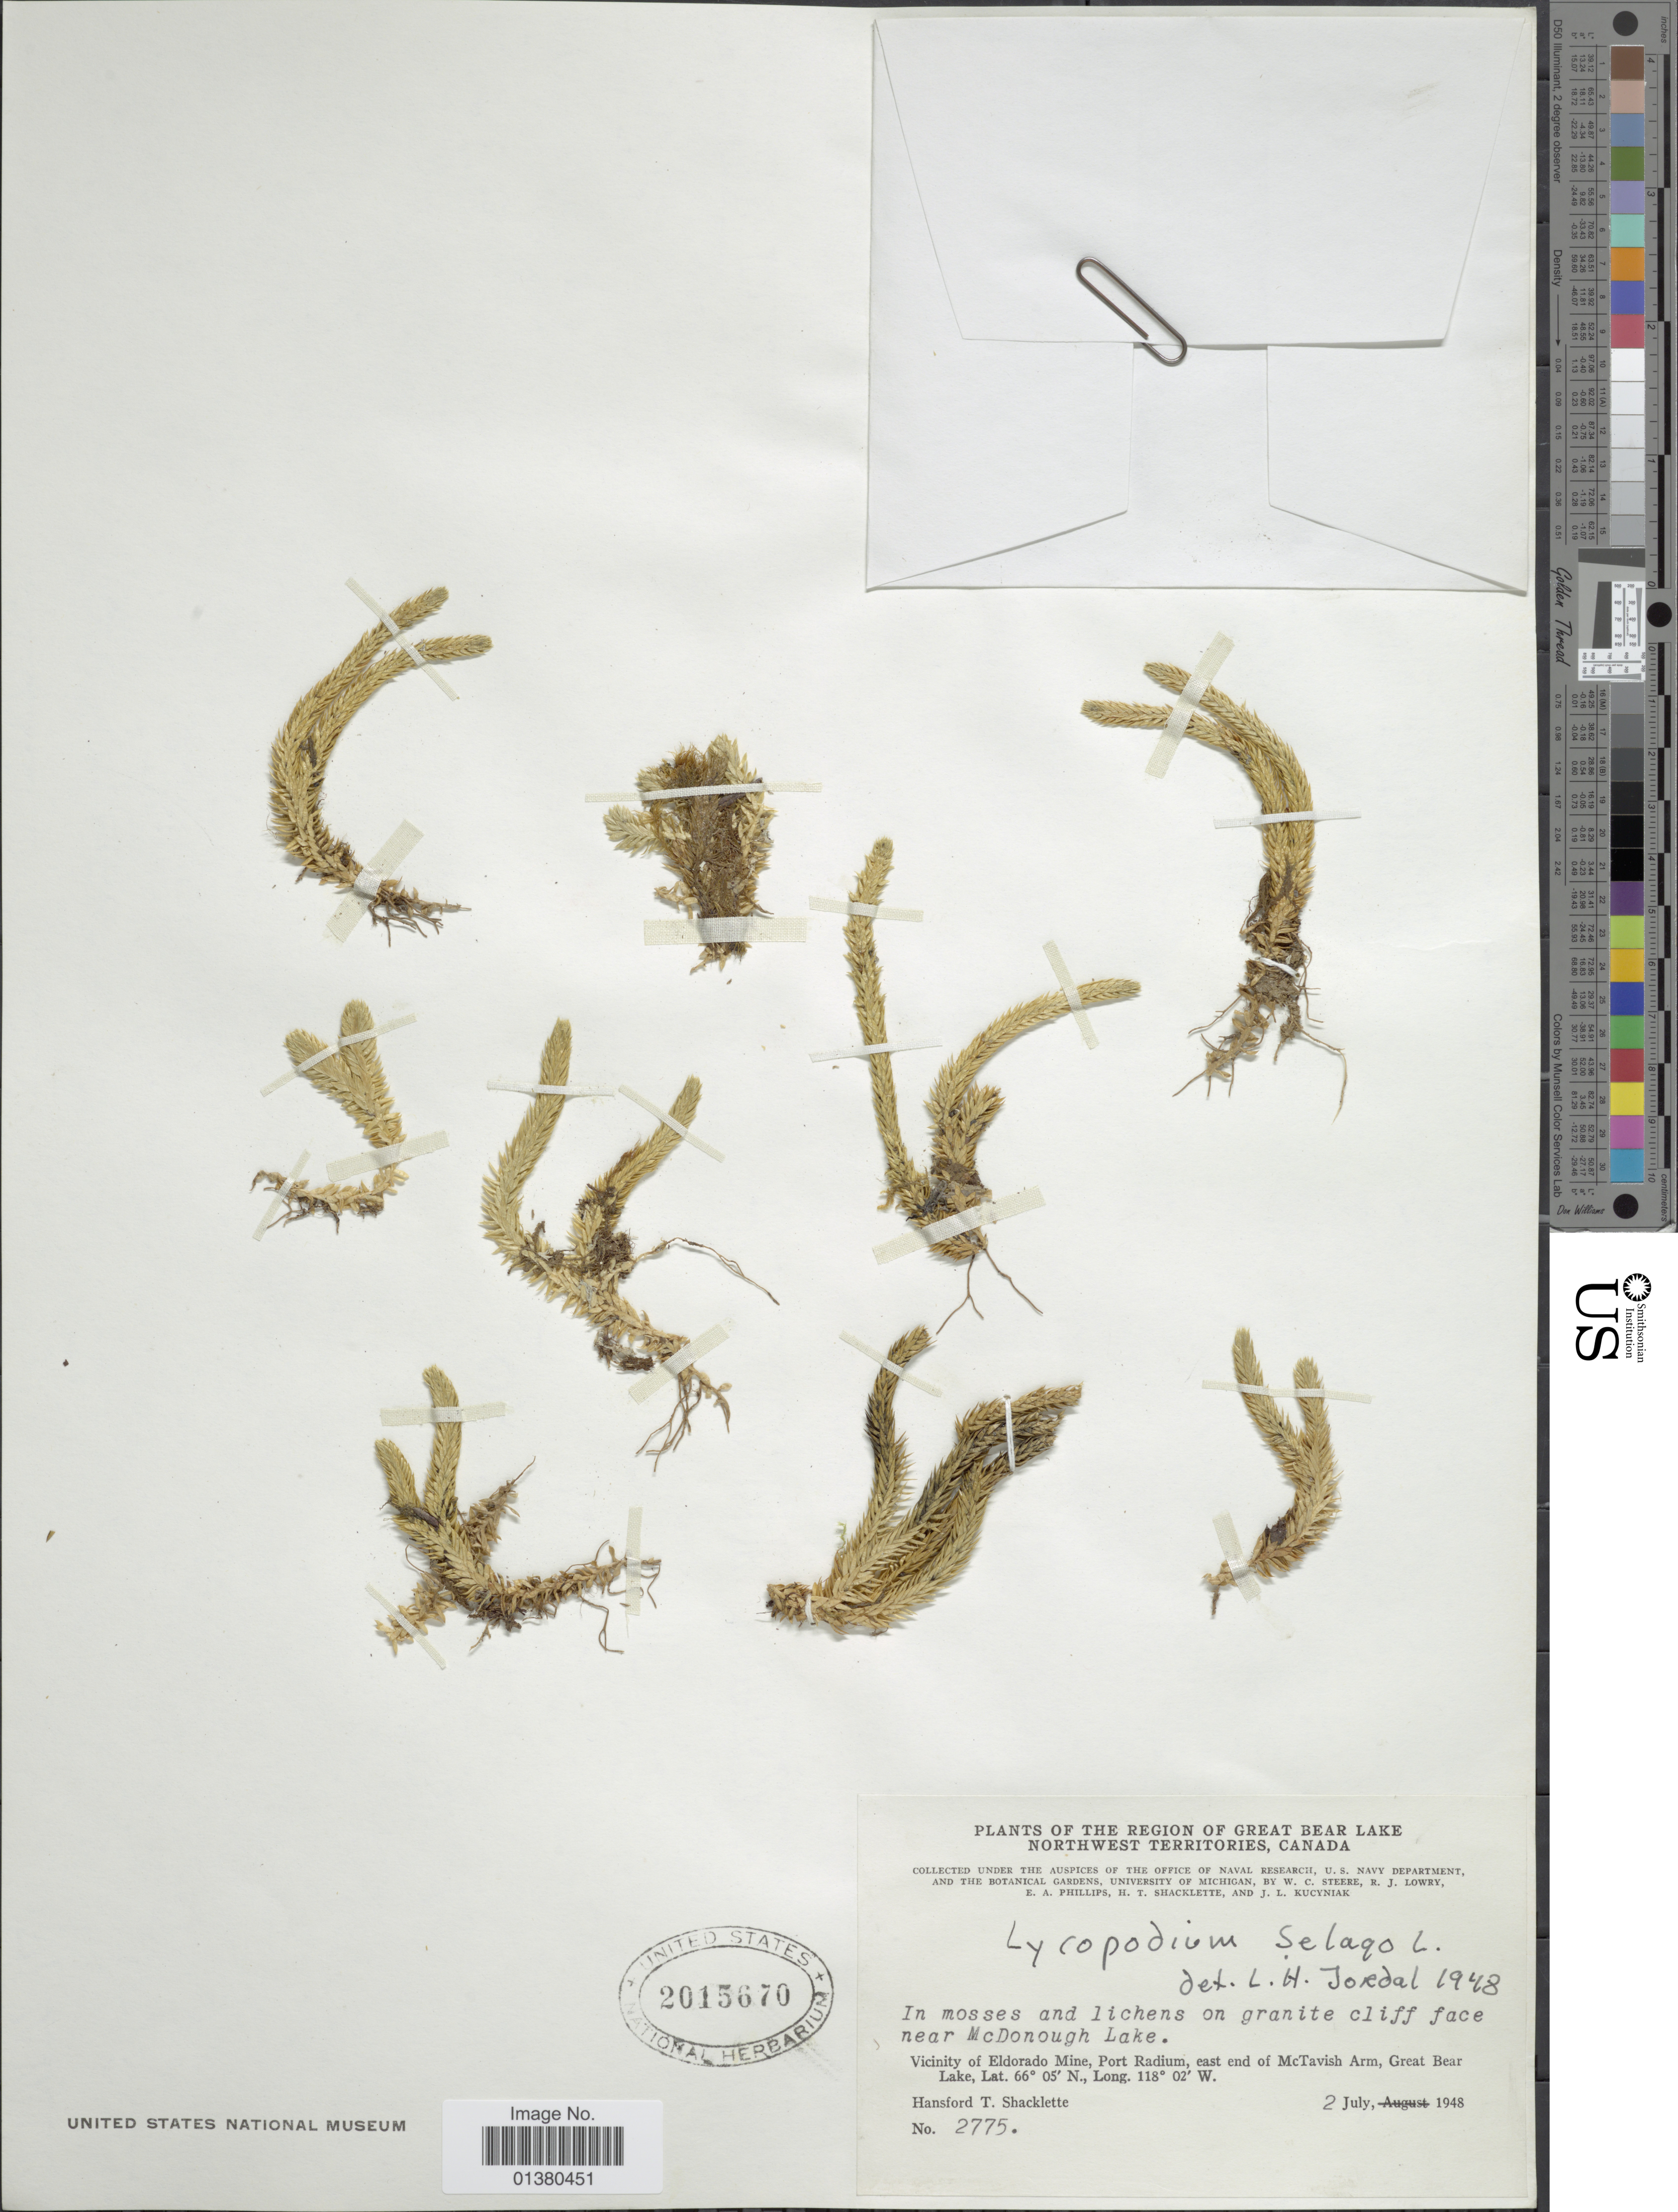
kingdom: Plantae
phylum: Tracheophyta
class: Lycopodiopsida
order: Lycopodiales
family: Lycopodiaceae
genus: Huperzia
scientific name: Huperzia selago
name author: (L.) Bernh. ex Schrank & Mart.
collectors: H. Shacklette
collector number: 2775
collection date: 1948-07-02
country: Canada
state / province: Northwest Territories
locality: The region of Great Bear Lake, in mosses and lichens on granite cliff face near McDonough Lake, Vicinity of Eldorado Mine, Port Radium, east end of McTavish Arm, Great Bear lake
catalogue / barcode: US 2015670